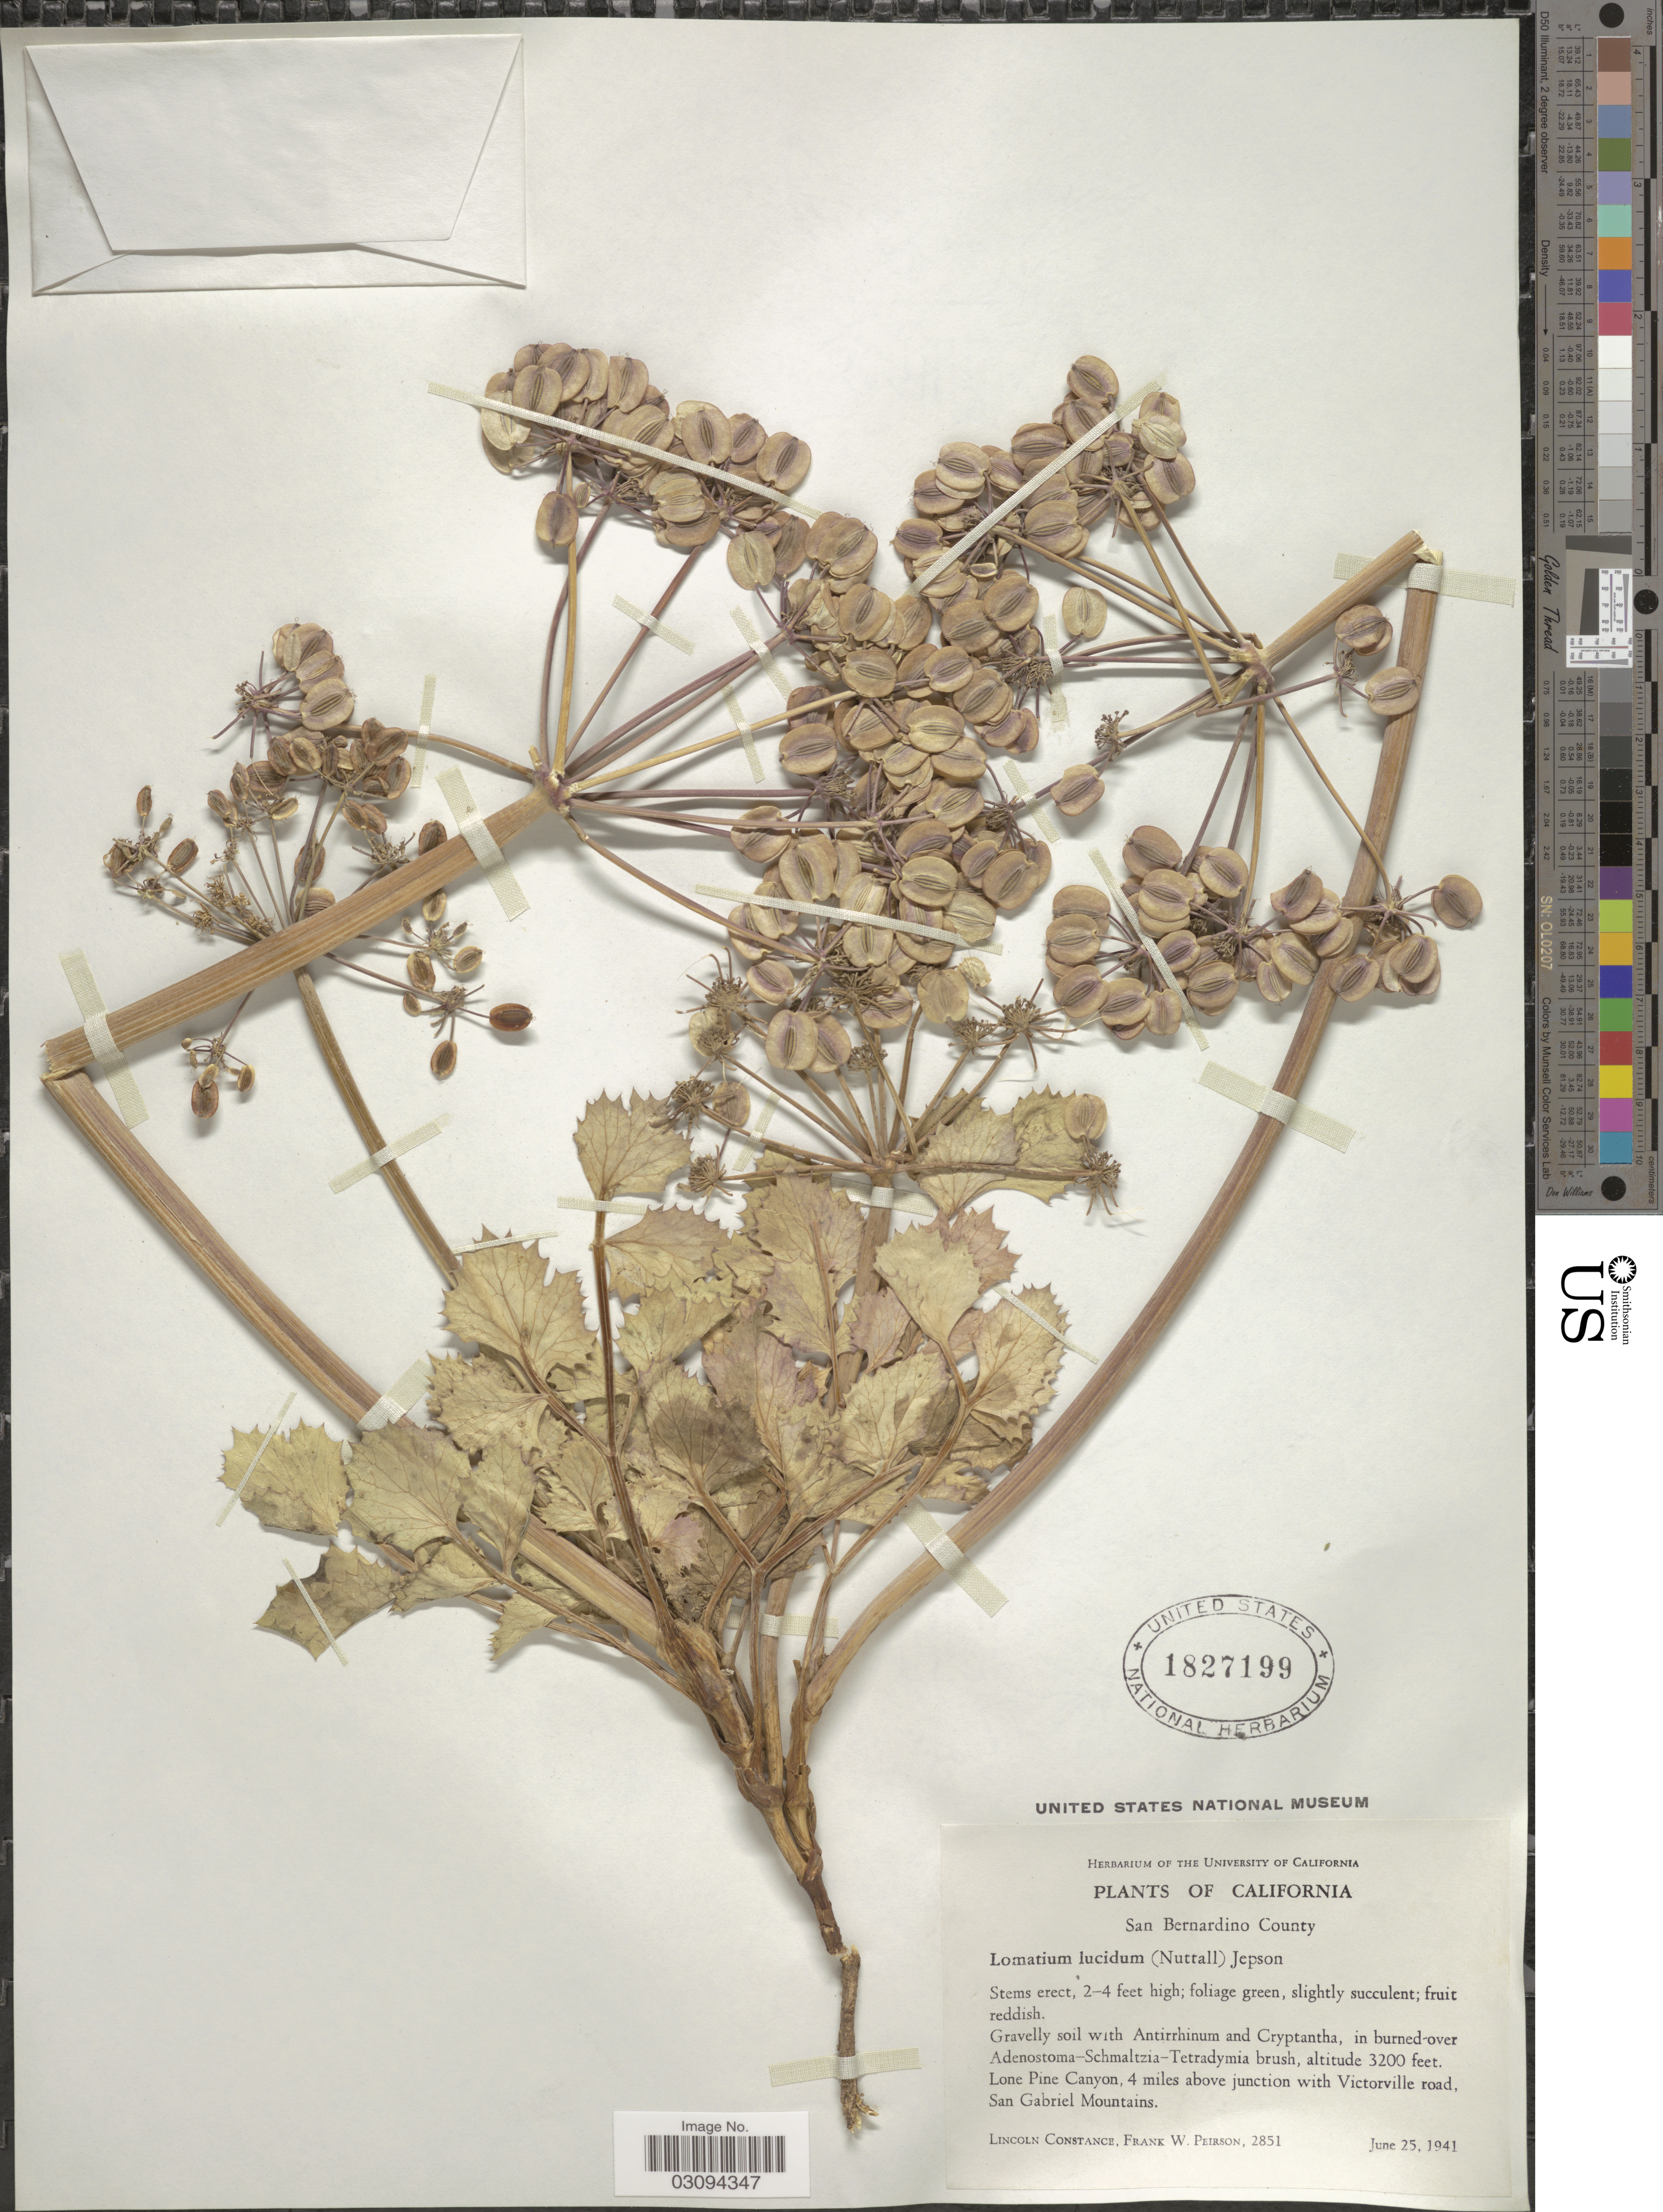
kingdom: Plantae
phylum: Tracheophyta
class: Magnoliopsida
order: Apiales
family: Apiaceae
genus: Lomatium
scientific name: Lomatium lucidum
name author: (Nutt. ex Torr. & A. Gray) Jeps.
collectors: L. Constance & F. Peirson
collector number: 2851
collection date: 1941-06-25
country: United States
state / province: California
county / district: San Bernardino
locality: San Bernardino County. Lone Pine Canyon, 4 miles above junction with Victorville road, San Gabriel Mountains.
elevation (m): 975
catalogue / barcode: US 1827199